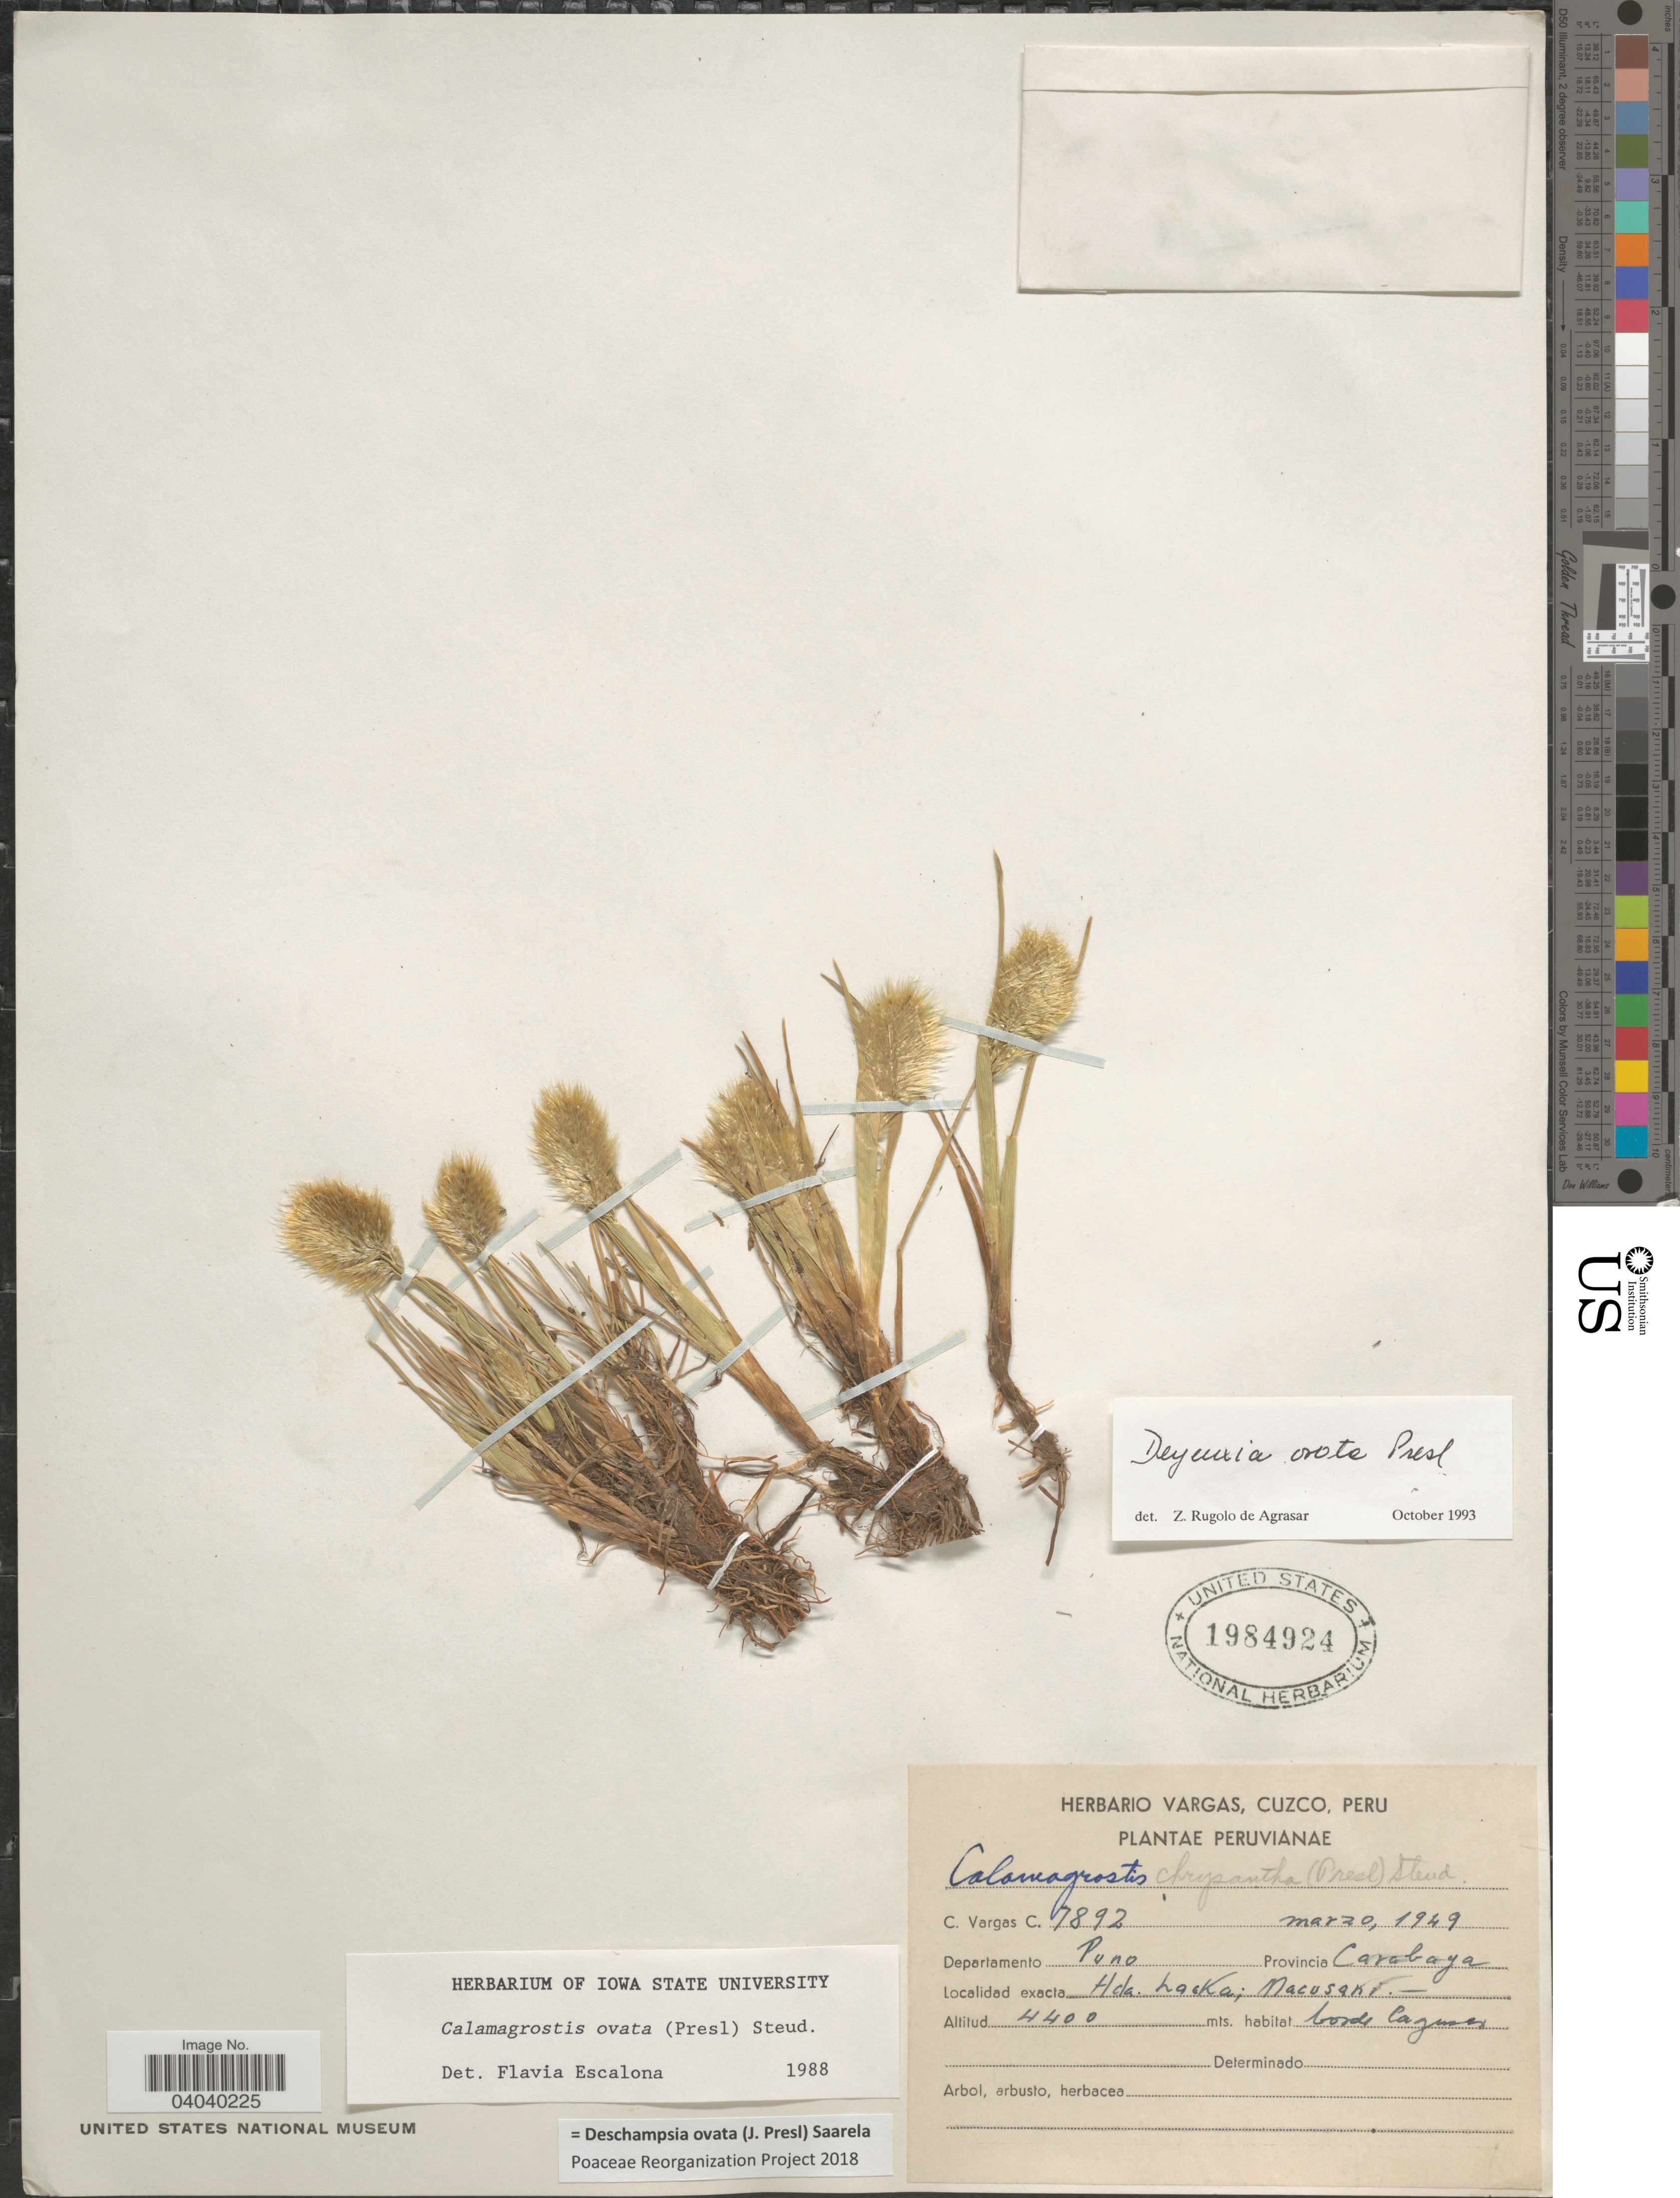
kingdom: Plantae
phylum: Tracheophyta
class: Liliopsida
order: Poales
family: Poaceae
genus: Deschampsia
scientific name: Deschampsia ovata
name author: (J. Presl) Saarela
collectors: C. Vargas Calderón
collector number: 7892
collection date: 1949-03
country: Peru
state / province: Puno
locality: Departamento Puno. Provincia Carabaya. Hda. Lacka, Nacusaki.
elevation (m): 4400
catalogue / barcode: US 1984924